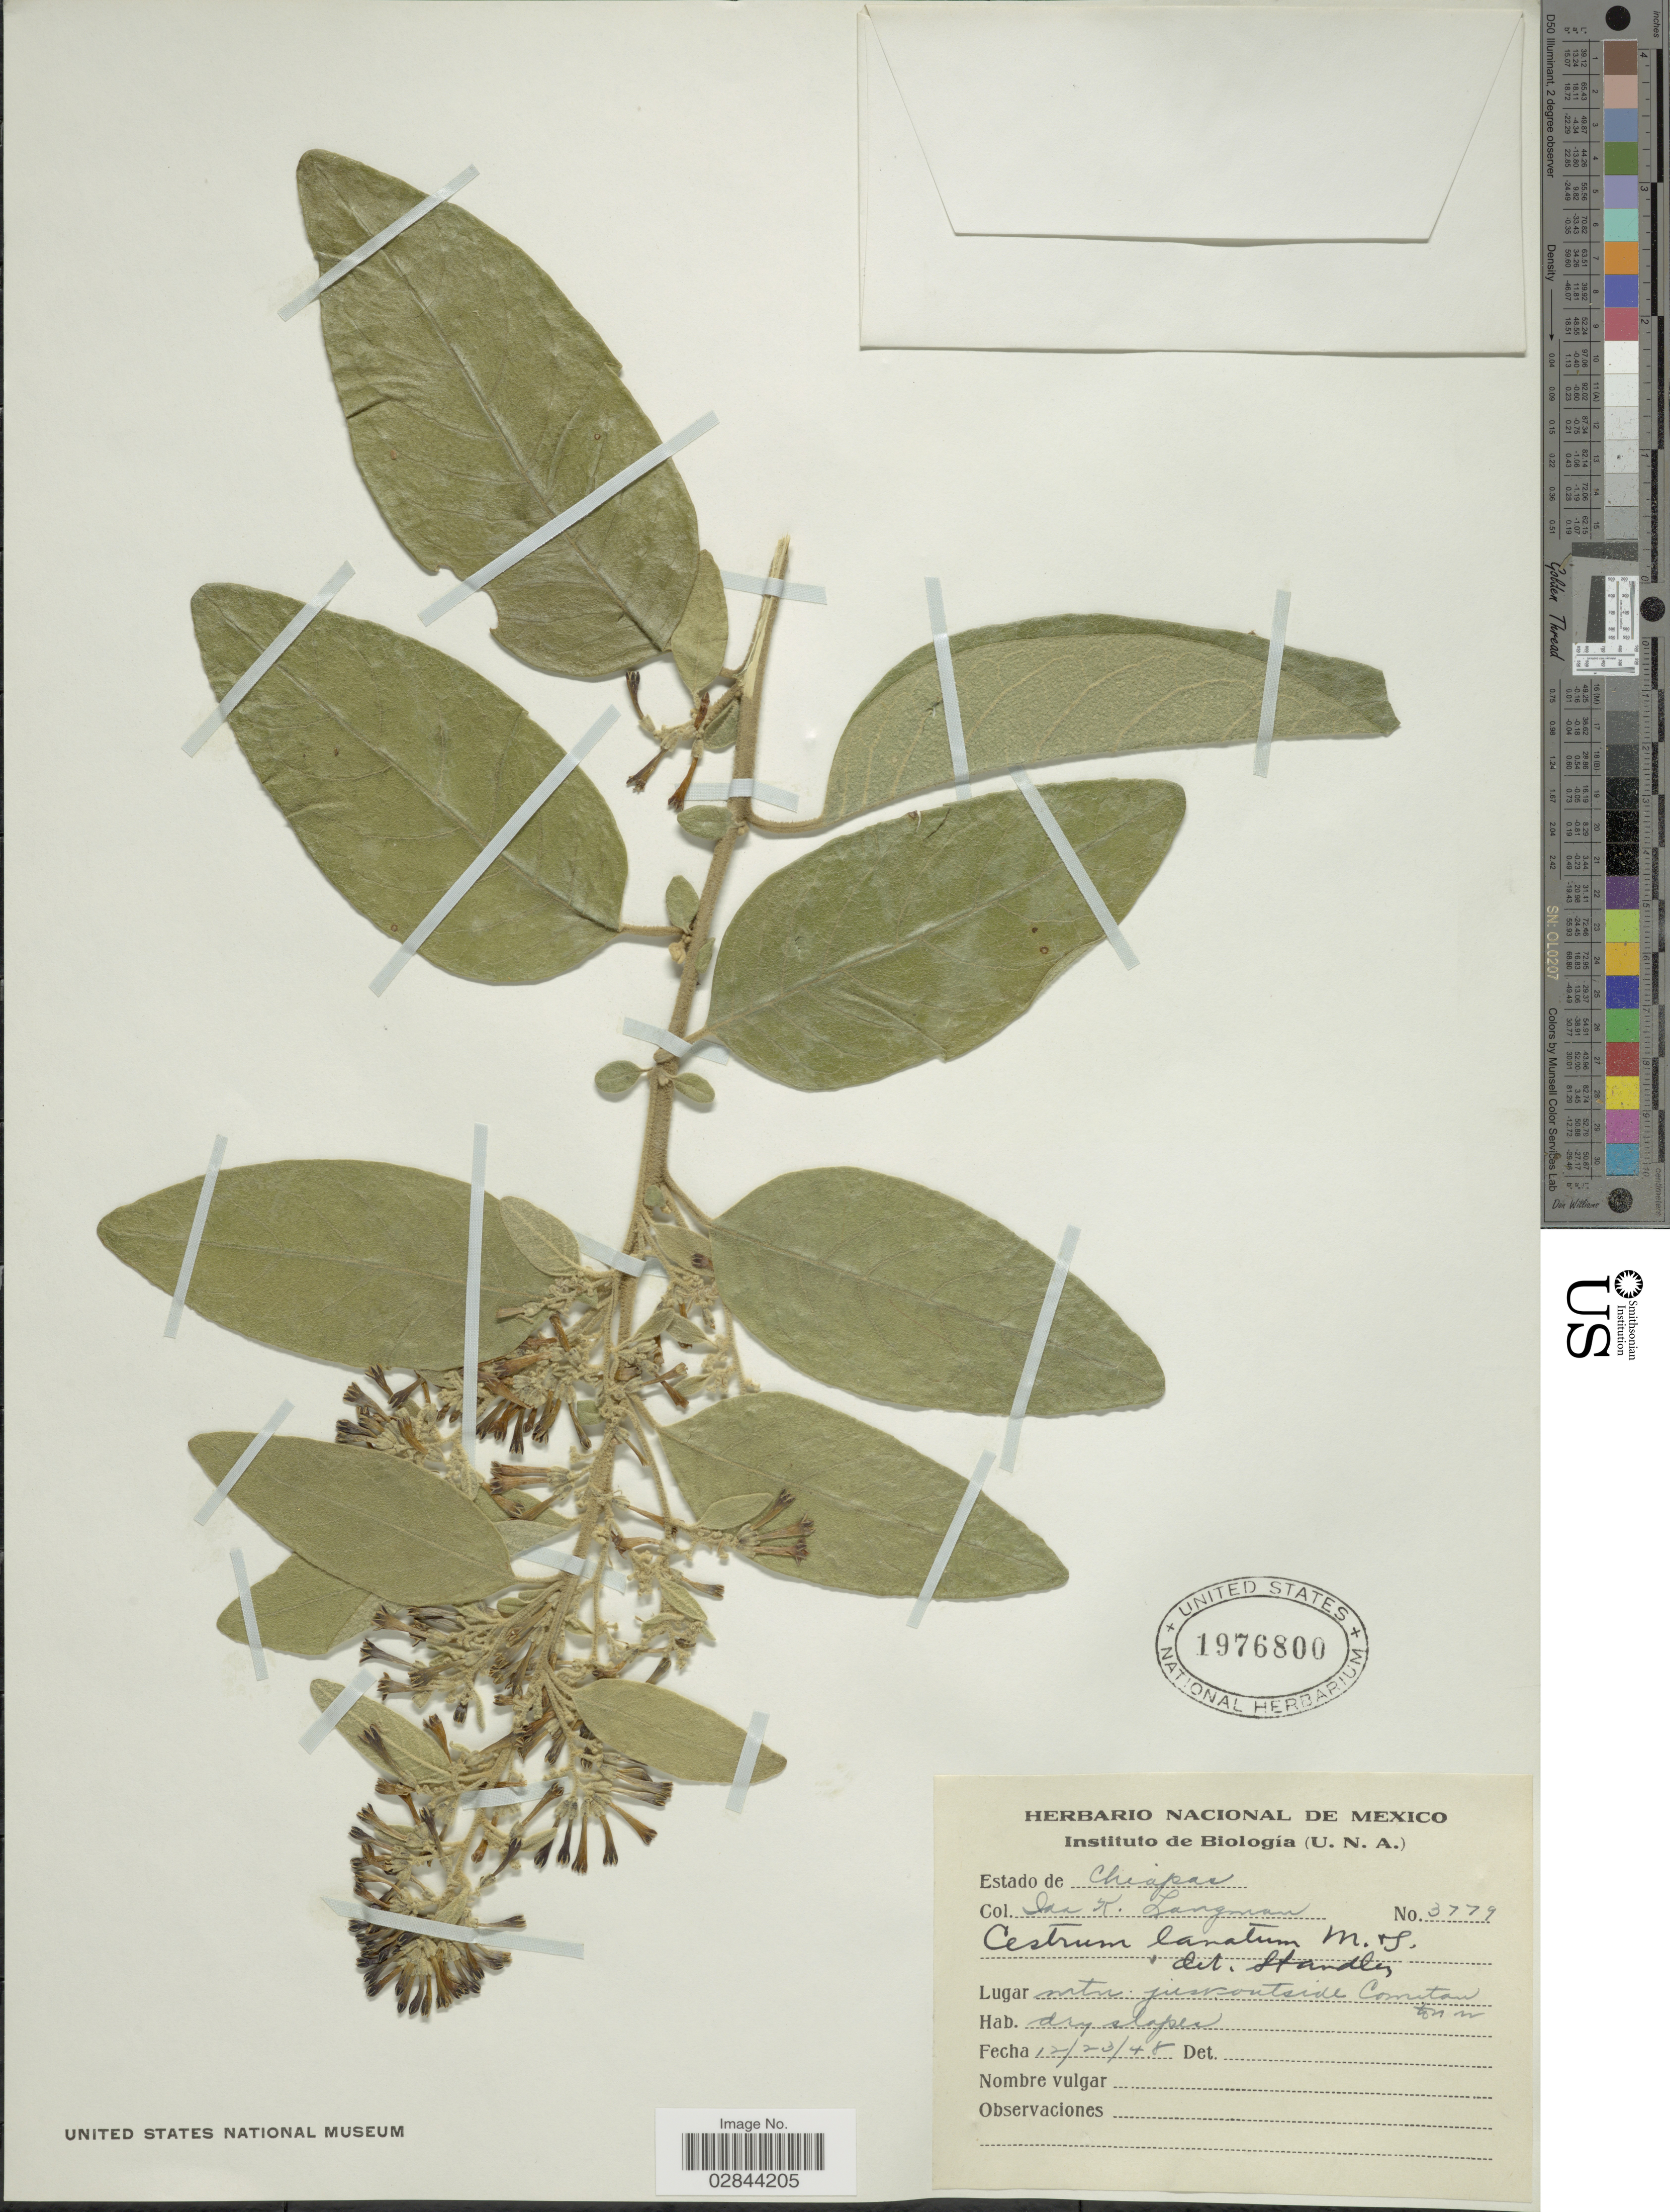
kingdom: Plantae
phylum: Tracheophyta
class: Magnoliopsida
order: Solanales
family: Solanaceae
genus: Cestrum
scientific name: Cestrum tomentosum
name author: L. f.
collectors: I. K. Langman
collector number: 3779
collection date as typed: Transcribed d/m/y: 23/12/48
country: Mexico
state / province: Chiapas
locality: Mtn. just outside Comitan to NW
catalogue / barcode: US 1976800